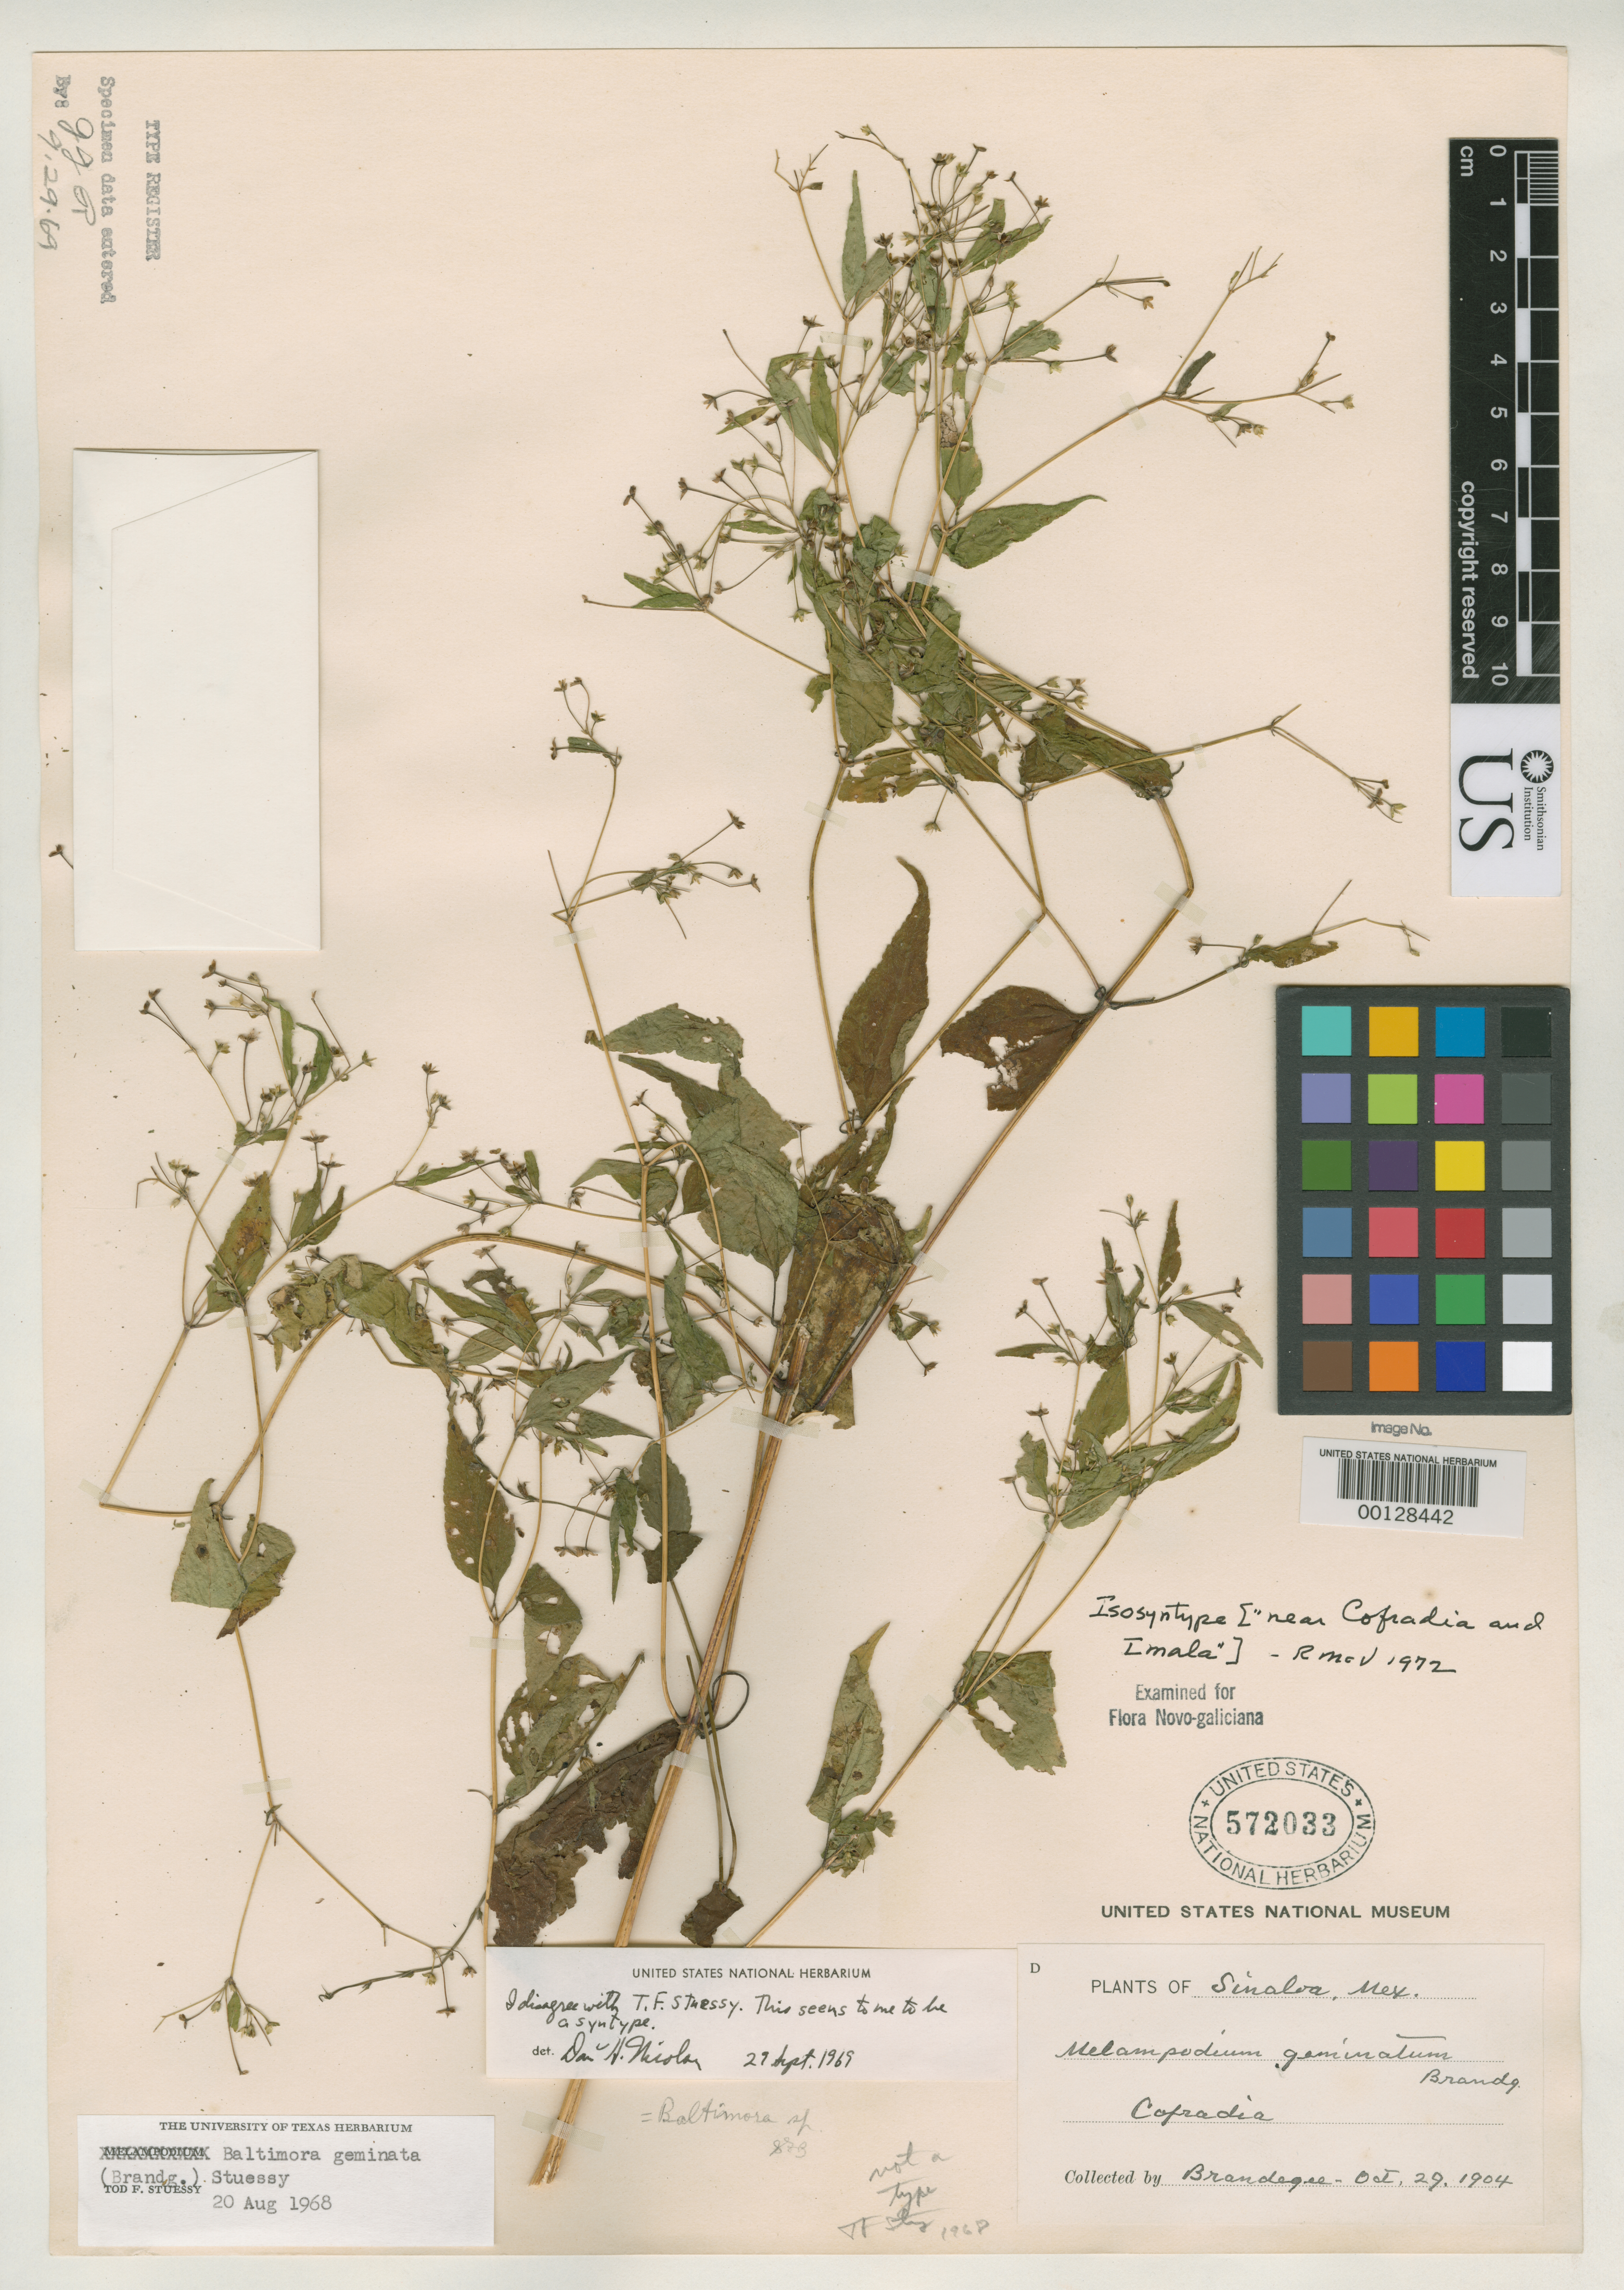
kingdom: Plantae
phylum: Tracheophyta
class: Magnoliopsida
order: Asterales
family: Asteraceae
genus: Melampodium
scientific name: Melampodium geminatum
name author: Brandegee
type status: Syntype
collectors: T. S. Brandegee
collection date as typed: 29 Oct 1904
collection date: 1904-10-29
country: Mexico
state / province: Sinaloa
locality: Cofradia and Imala.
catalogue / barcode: US 572033